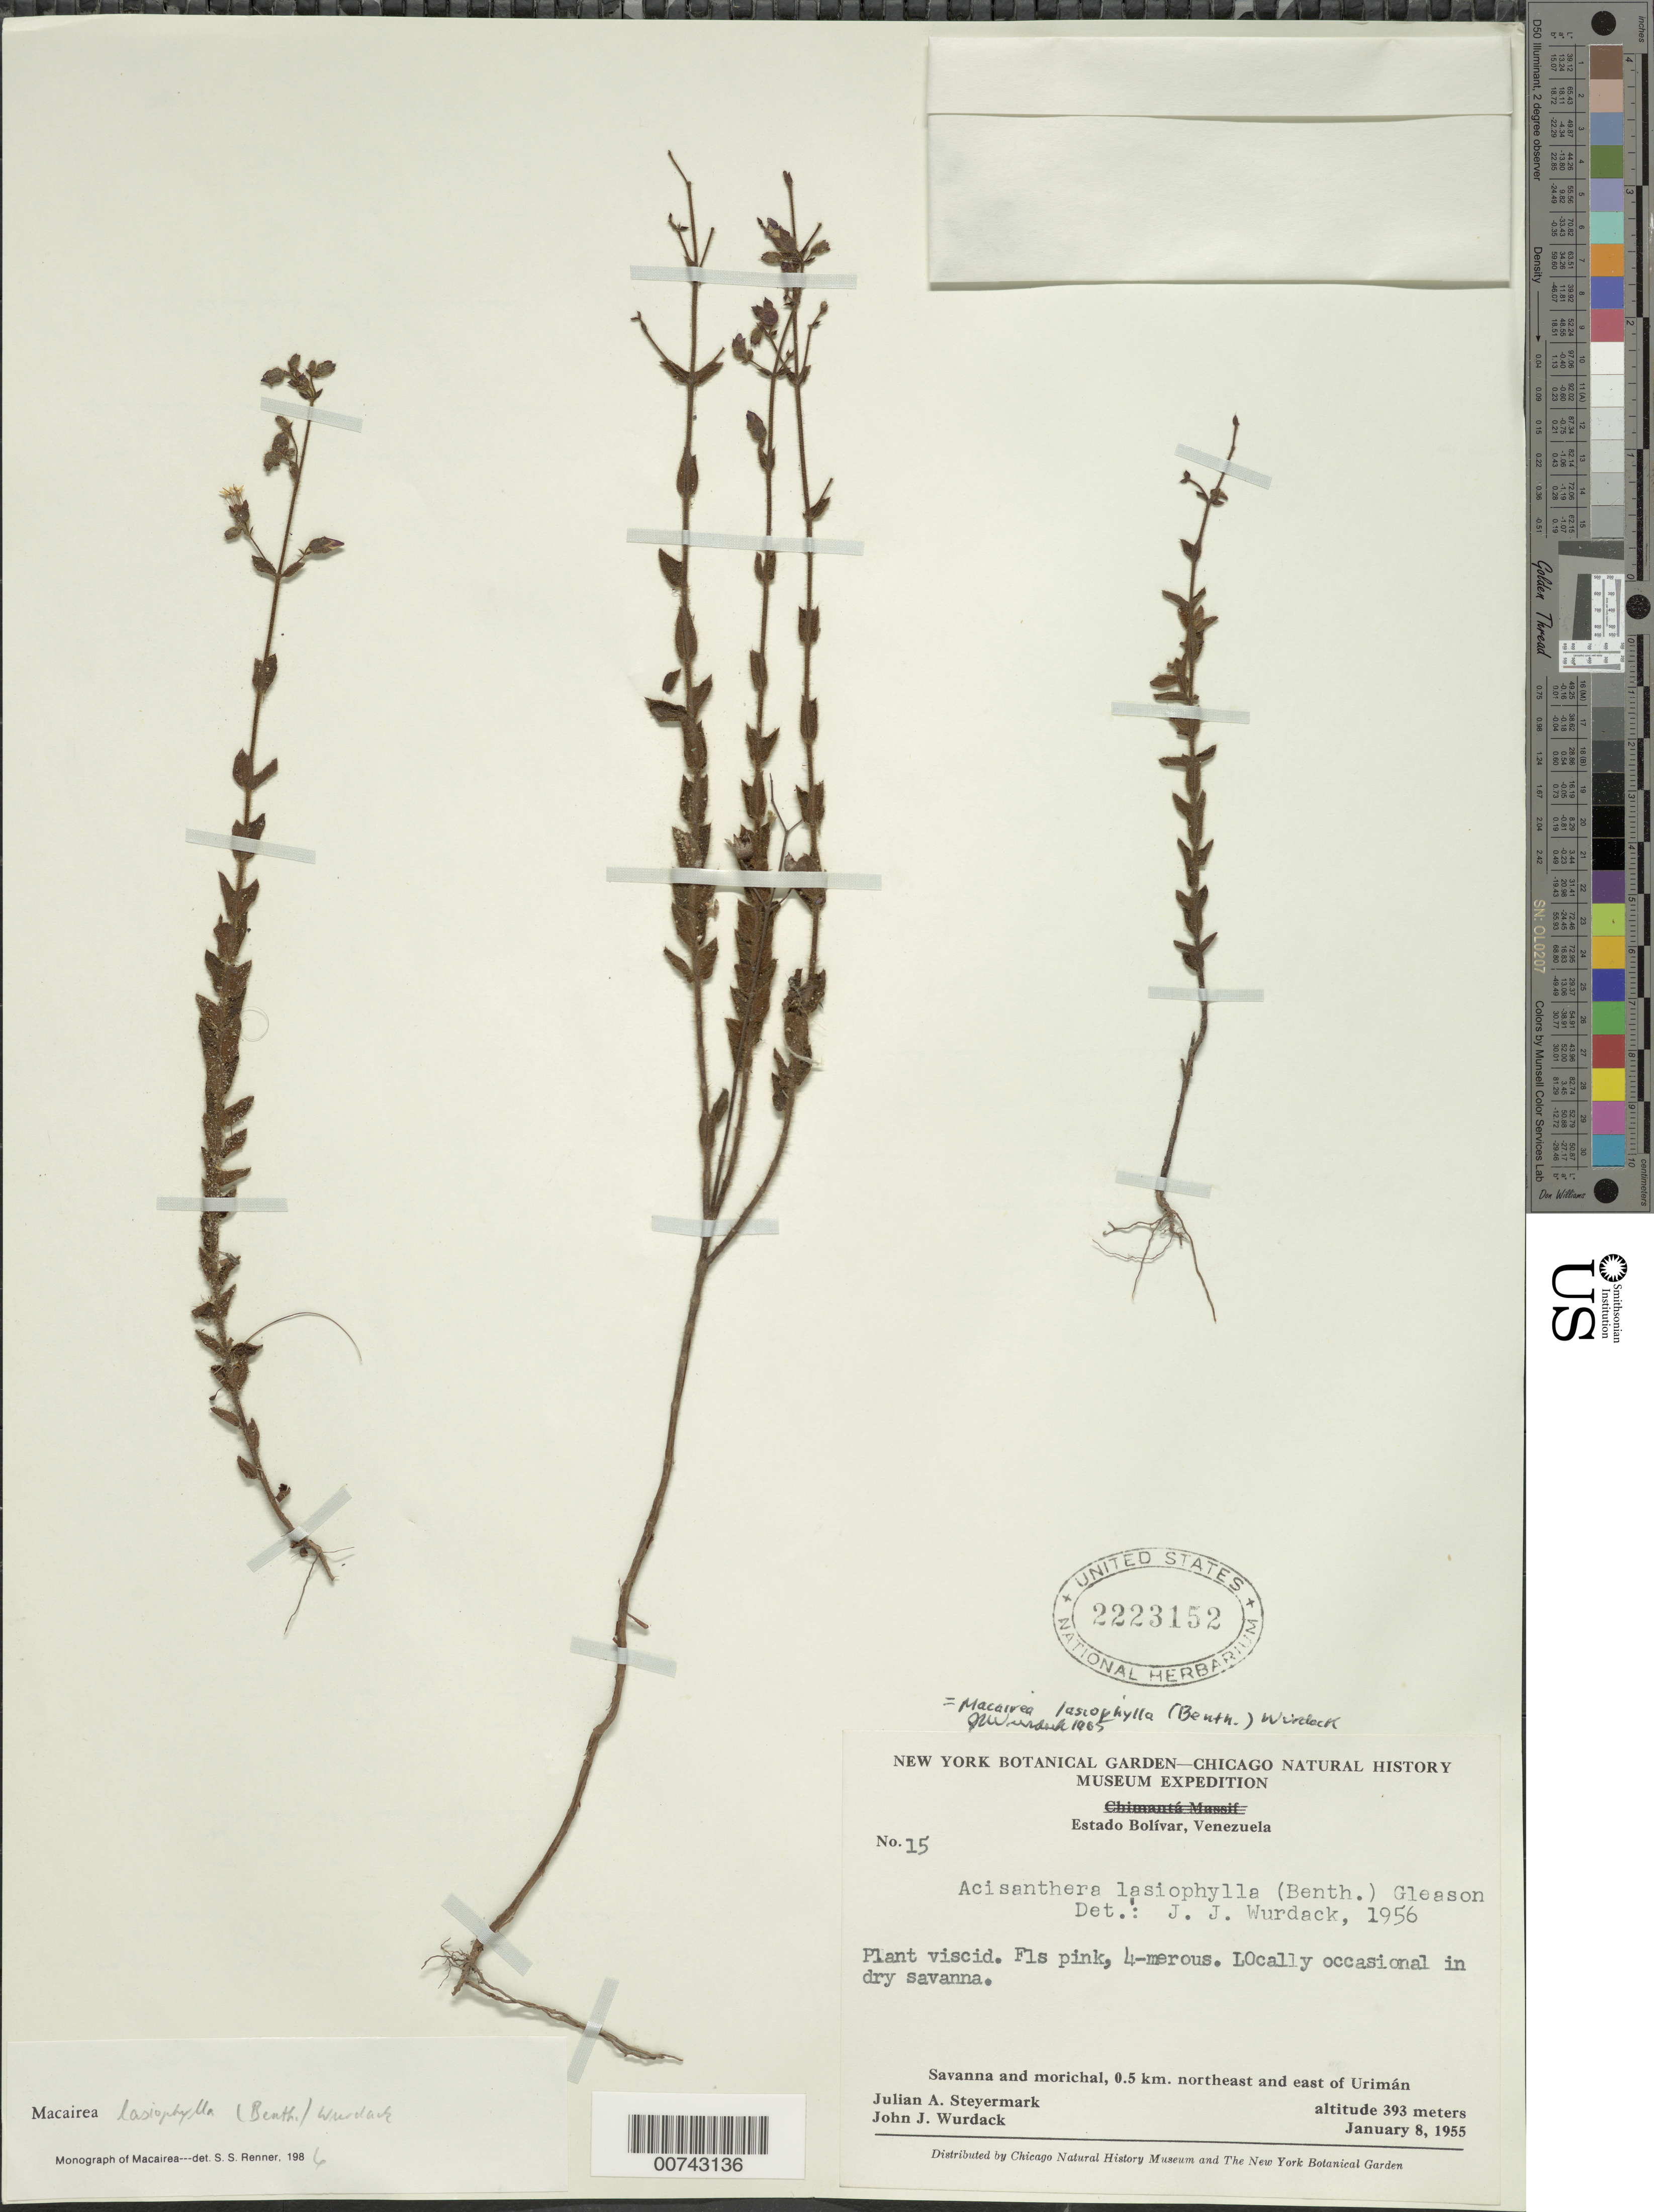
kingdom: Plantae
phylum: Tracheophyta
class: Magnoliopsida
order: Myrtales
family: Melastomataceae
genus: Macairea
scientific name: Macairea lasiophylla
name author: (Benth.) Wurdack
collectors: J. Steyermark & J. J. Wurdack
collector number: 15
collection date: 1955-01-08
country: Venezuela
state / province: Bolivar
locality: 0.5 km. northeast and east or Urimán.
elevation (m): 393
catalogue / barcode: US 2223152